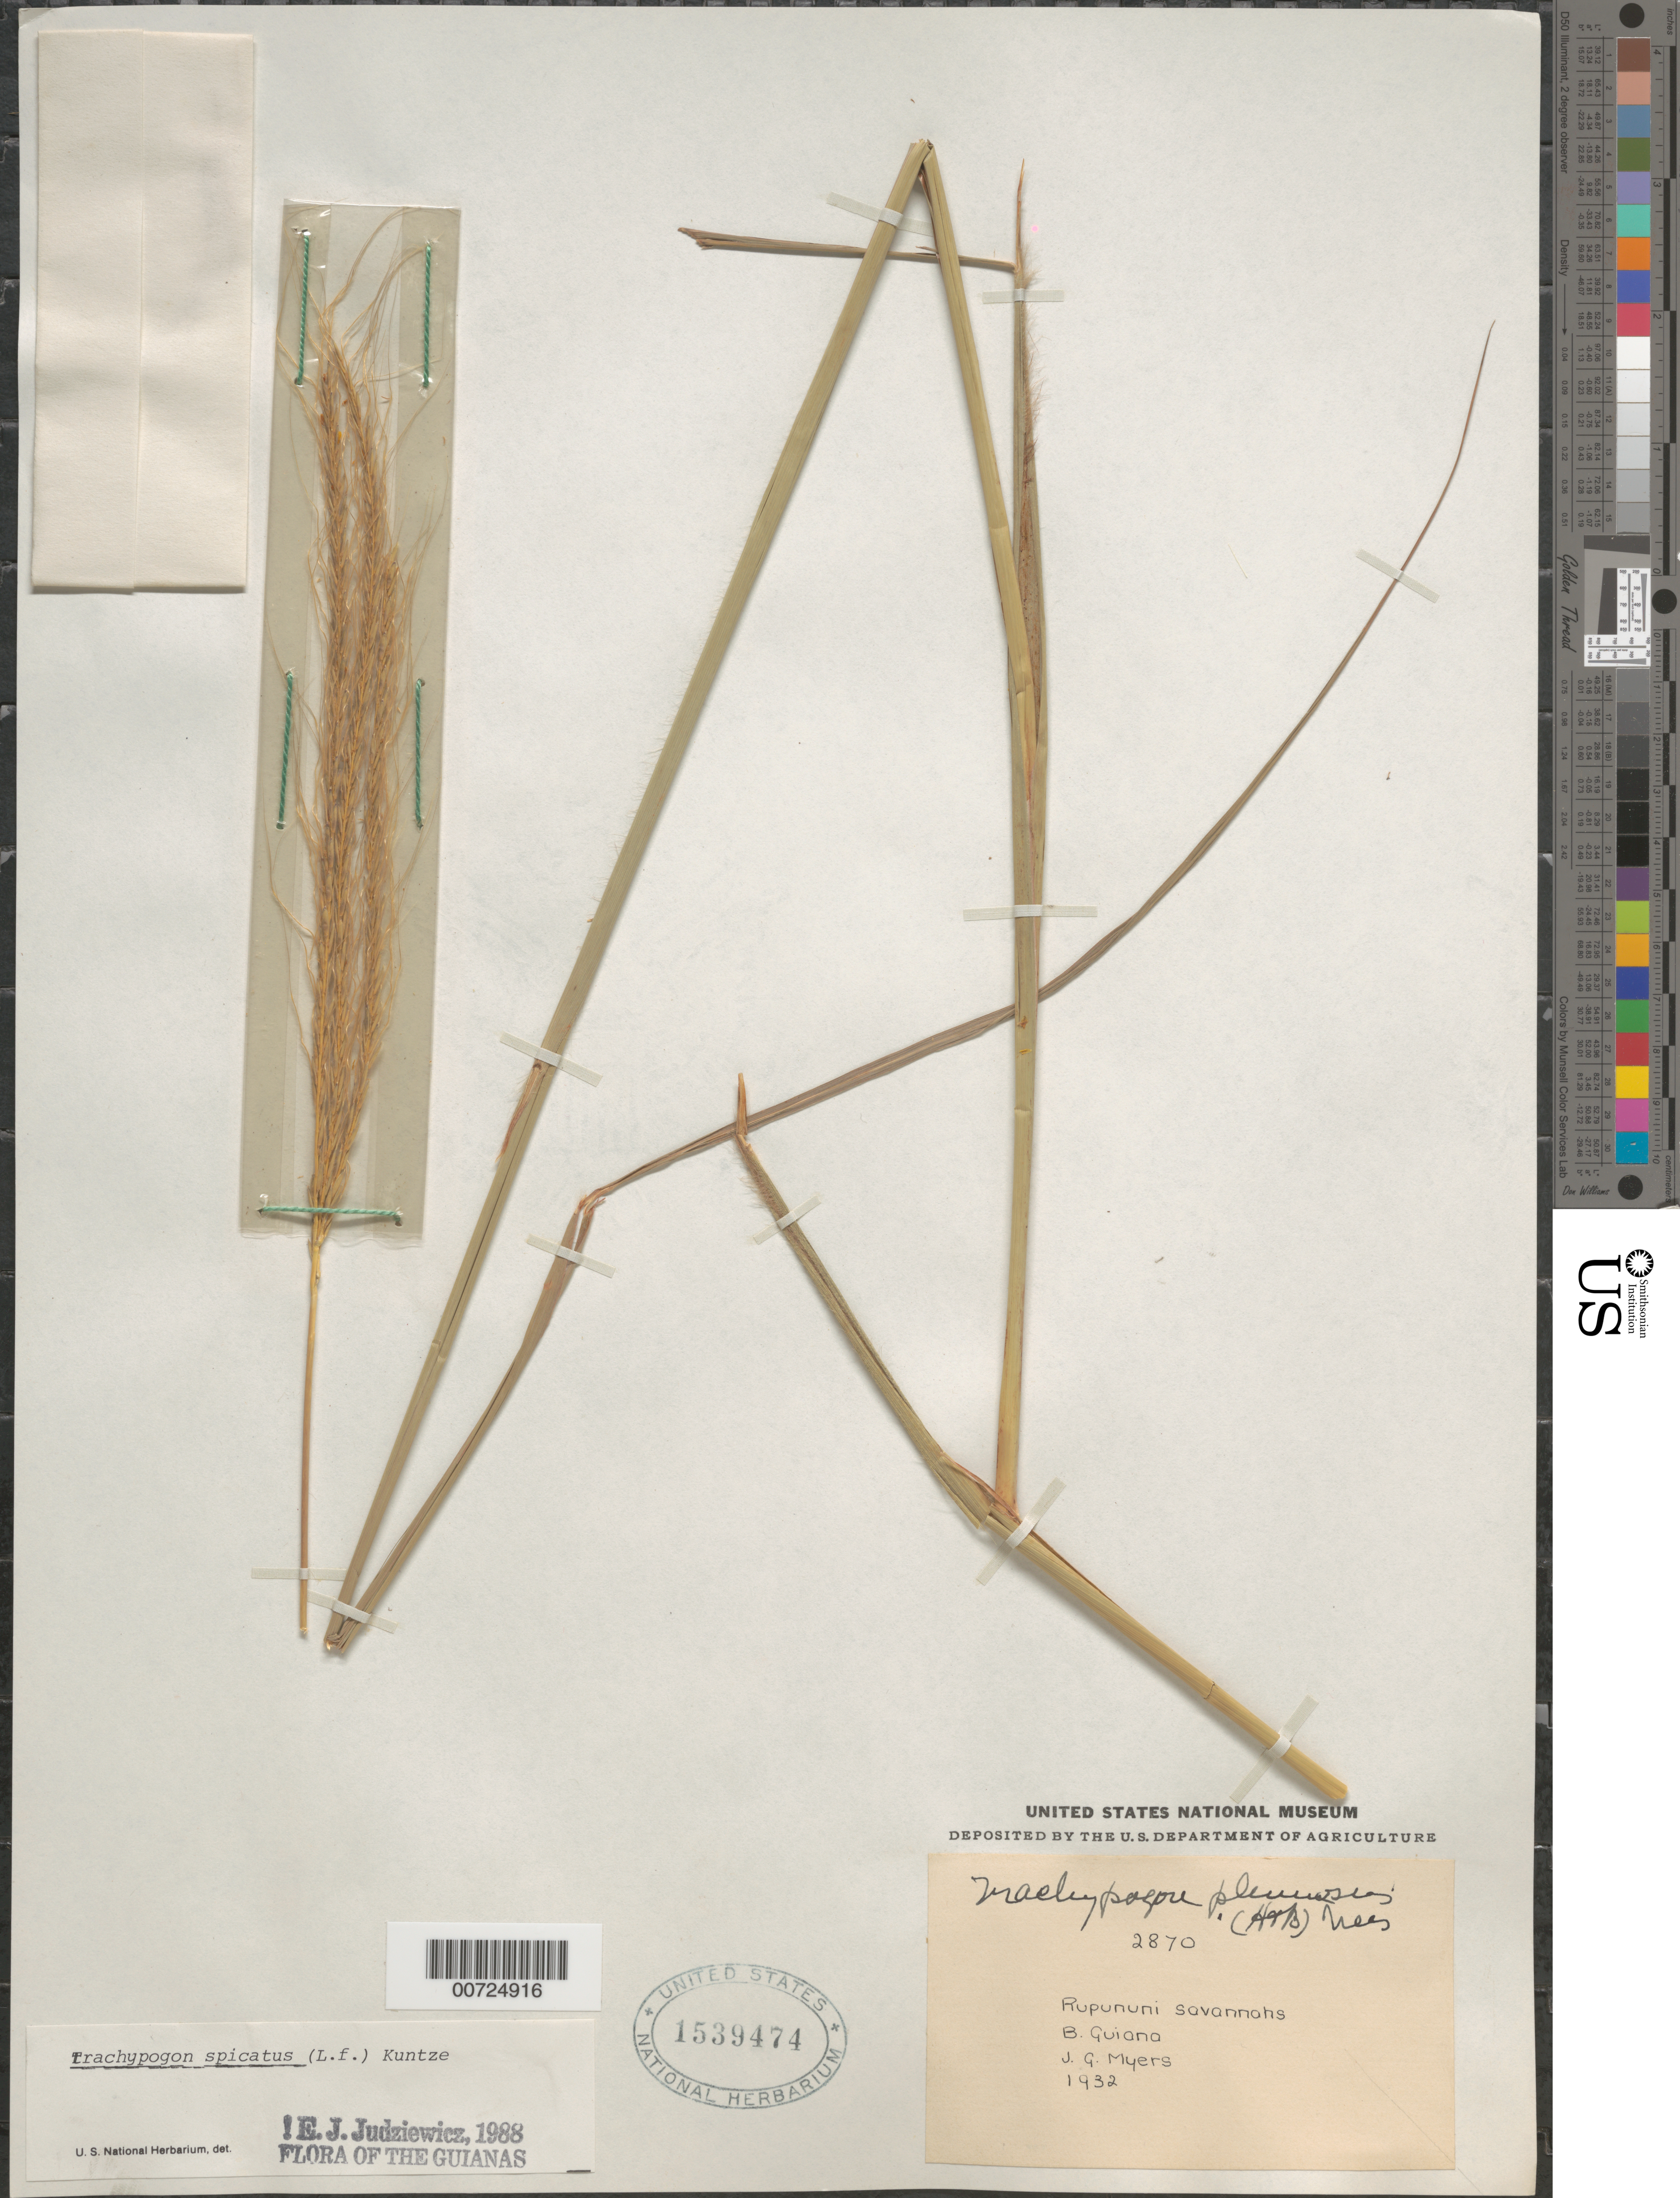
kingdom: Plantae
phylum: Tracheophyta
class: Liliopsida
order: Poales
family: Poaceae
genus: Trachypogon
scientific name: Trachypogon spicatus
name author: (L. f.) Kuntze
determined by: Judziewicz, E. J.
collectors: J. Myers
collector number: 2870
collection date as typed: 1932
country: Guyana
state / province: U. Takutu-U. Essequibo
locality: Rupununi Savannas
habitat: Savanna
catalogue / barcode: US 1539474